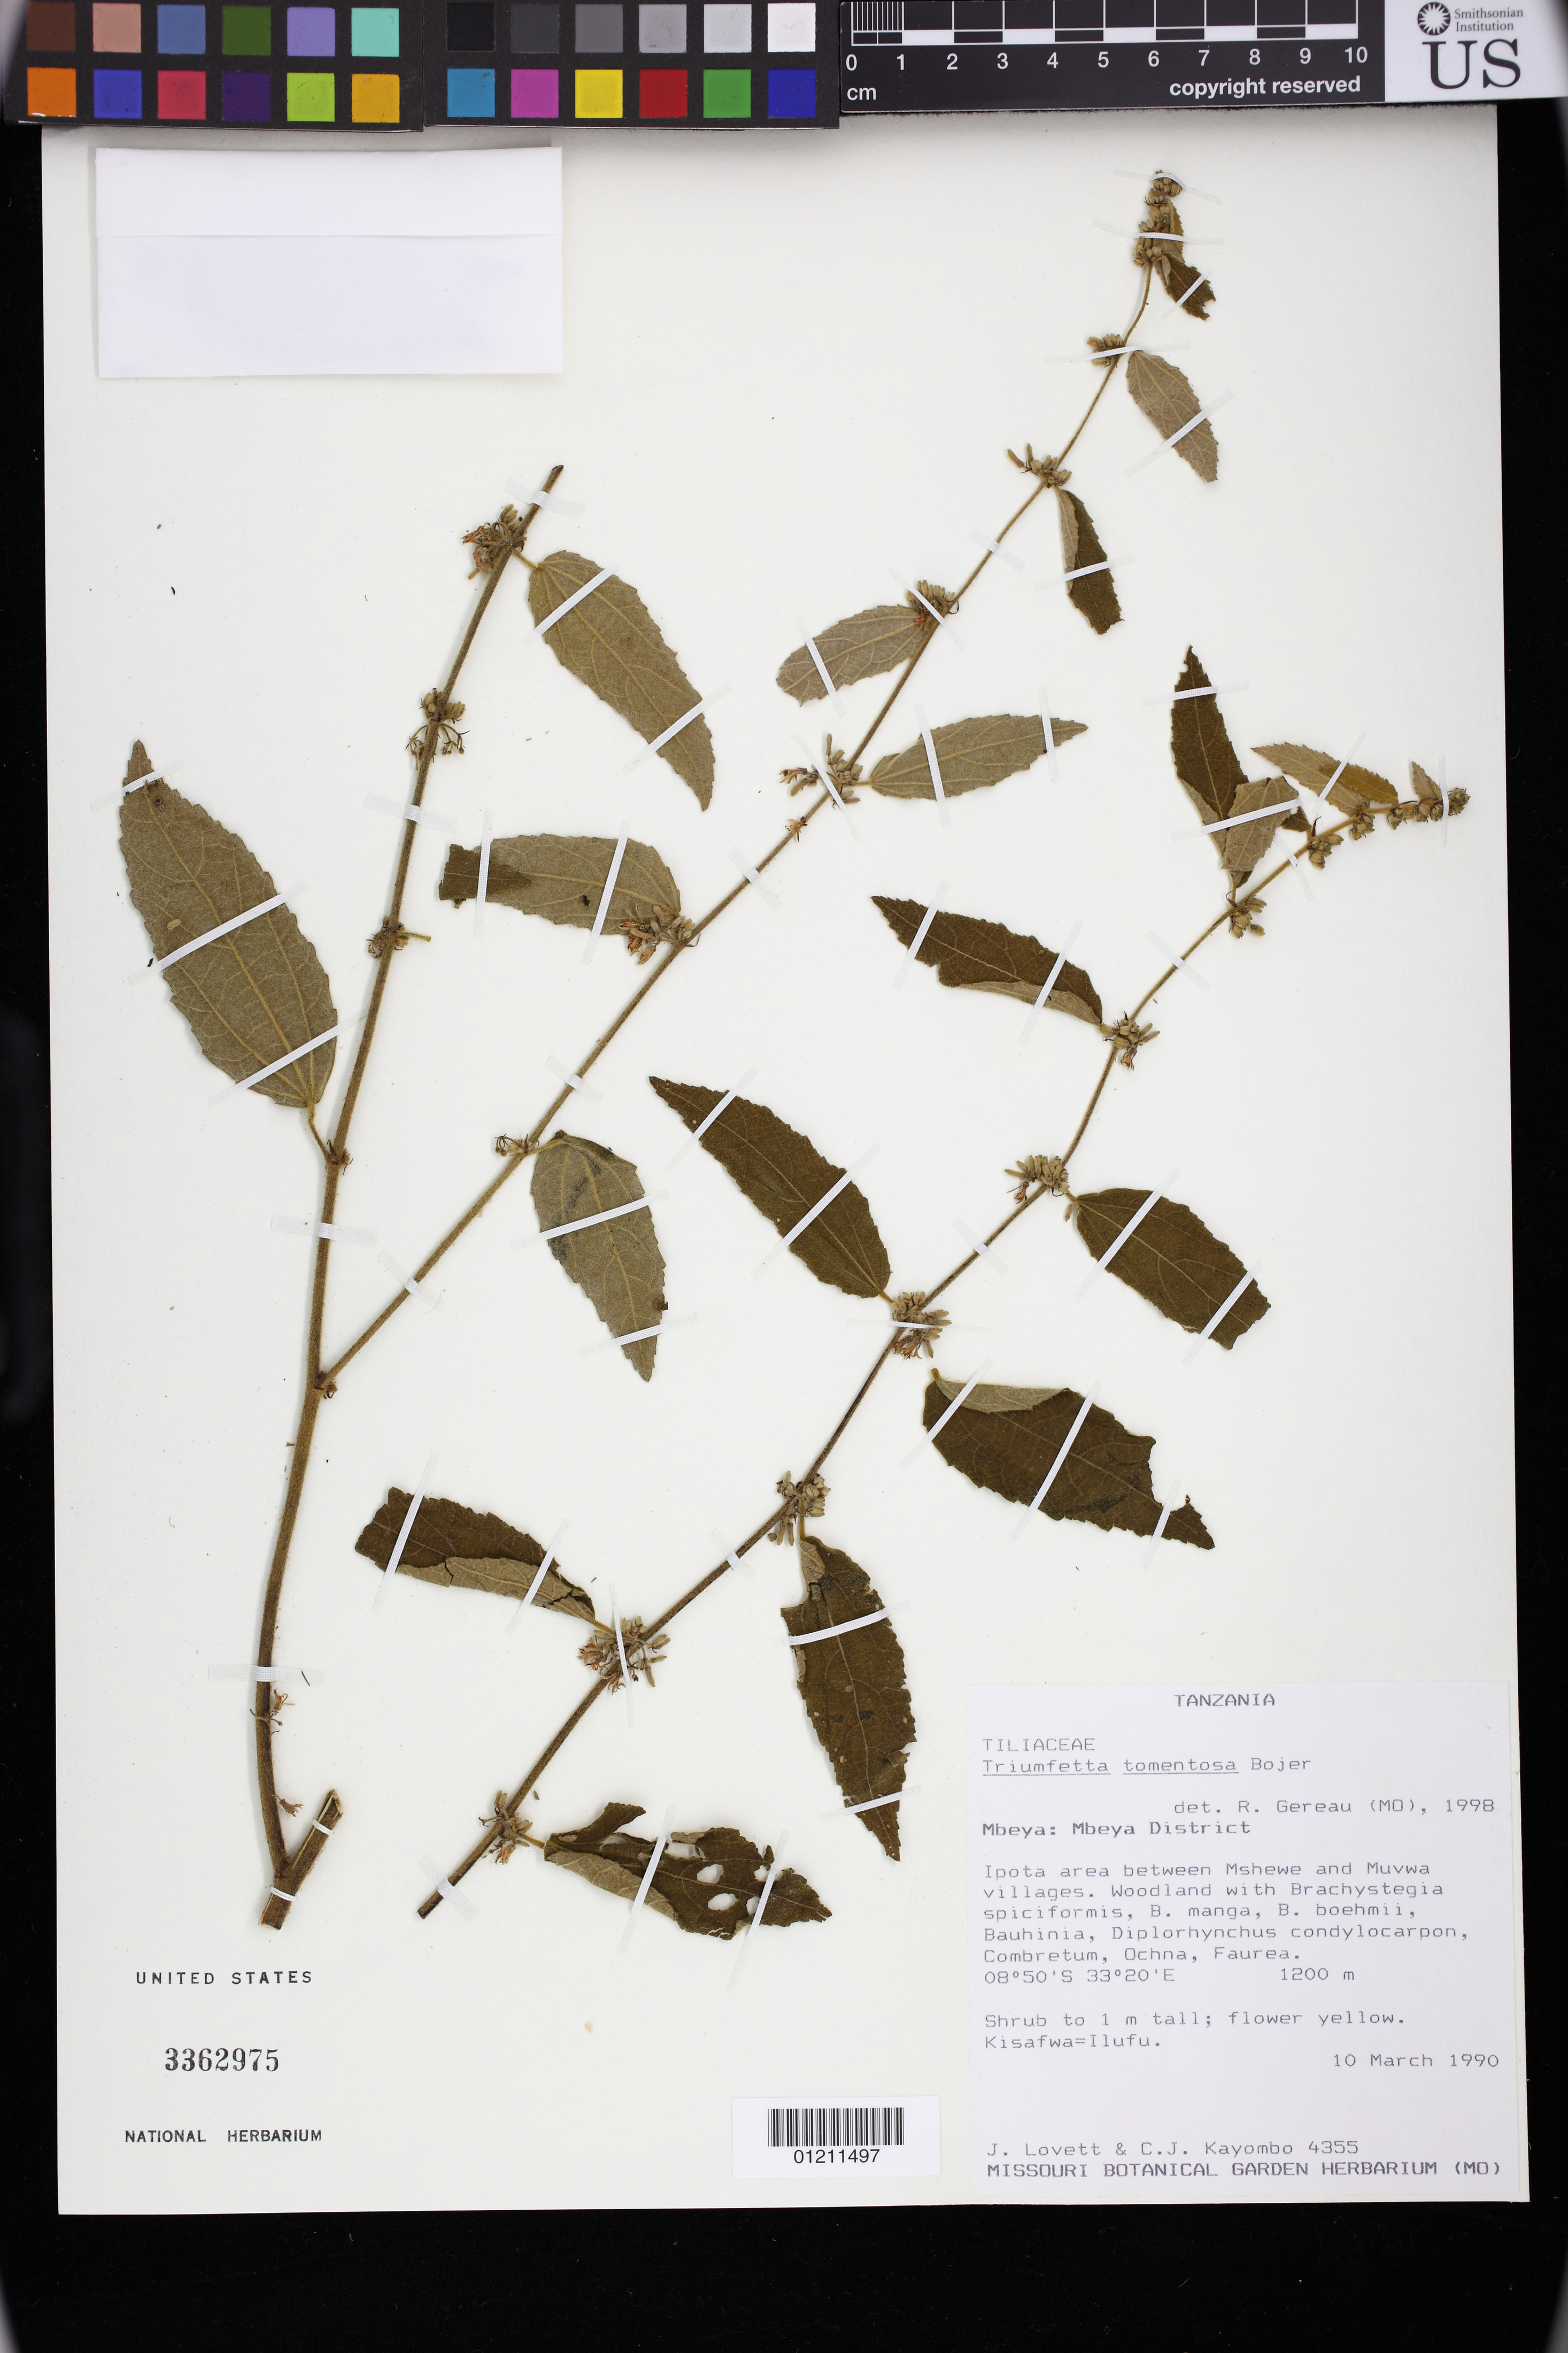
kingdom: Plantae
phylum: Tracheophyta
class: Magnoliopsida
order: Malvales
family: Malvaceae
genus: Triumfetta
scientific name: Triumfetta sp.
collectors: J. Lovett & C. J. Kayombo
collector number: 4355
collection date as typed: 03 Oct 1990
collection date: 1990-10-03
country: Tanzania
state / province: Mbeya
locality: Mbeya: Mbeya District. Ipota area between Mshewe and Muvwa villages.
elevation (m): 1200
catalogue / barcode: US 3362975